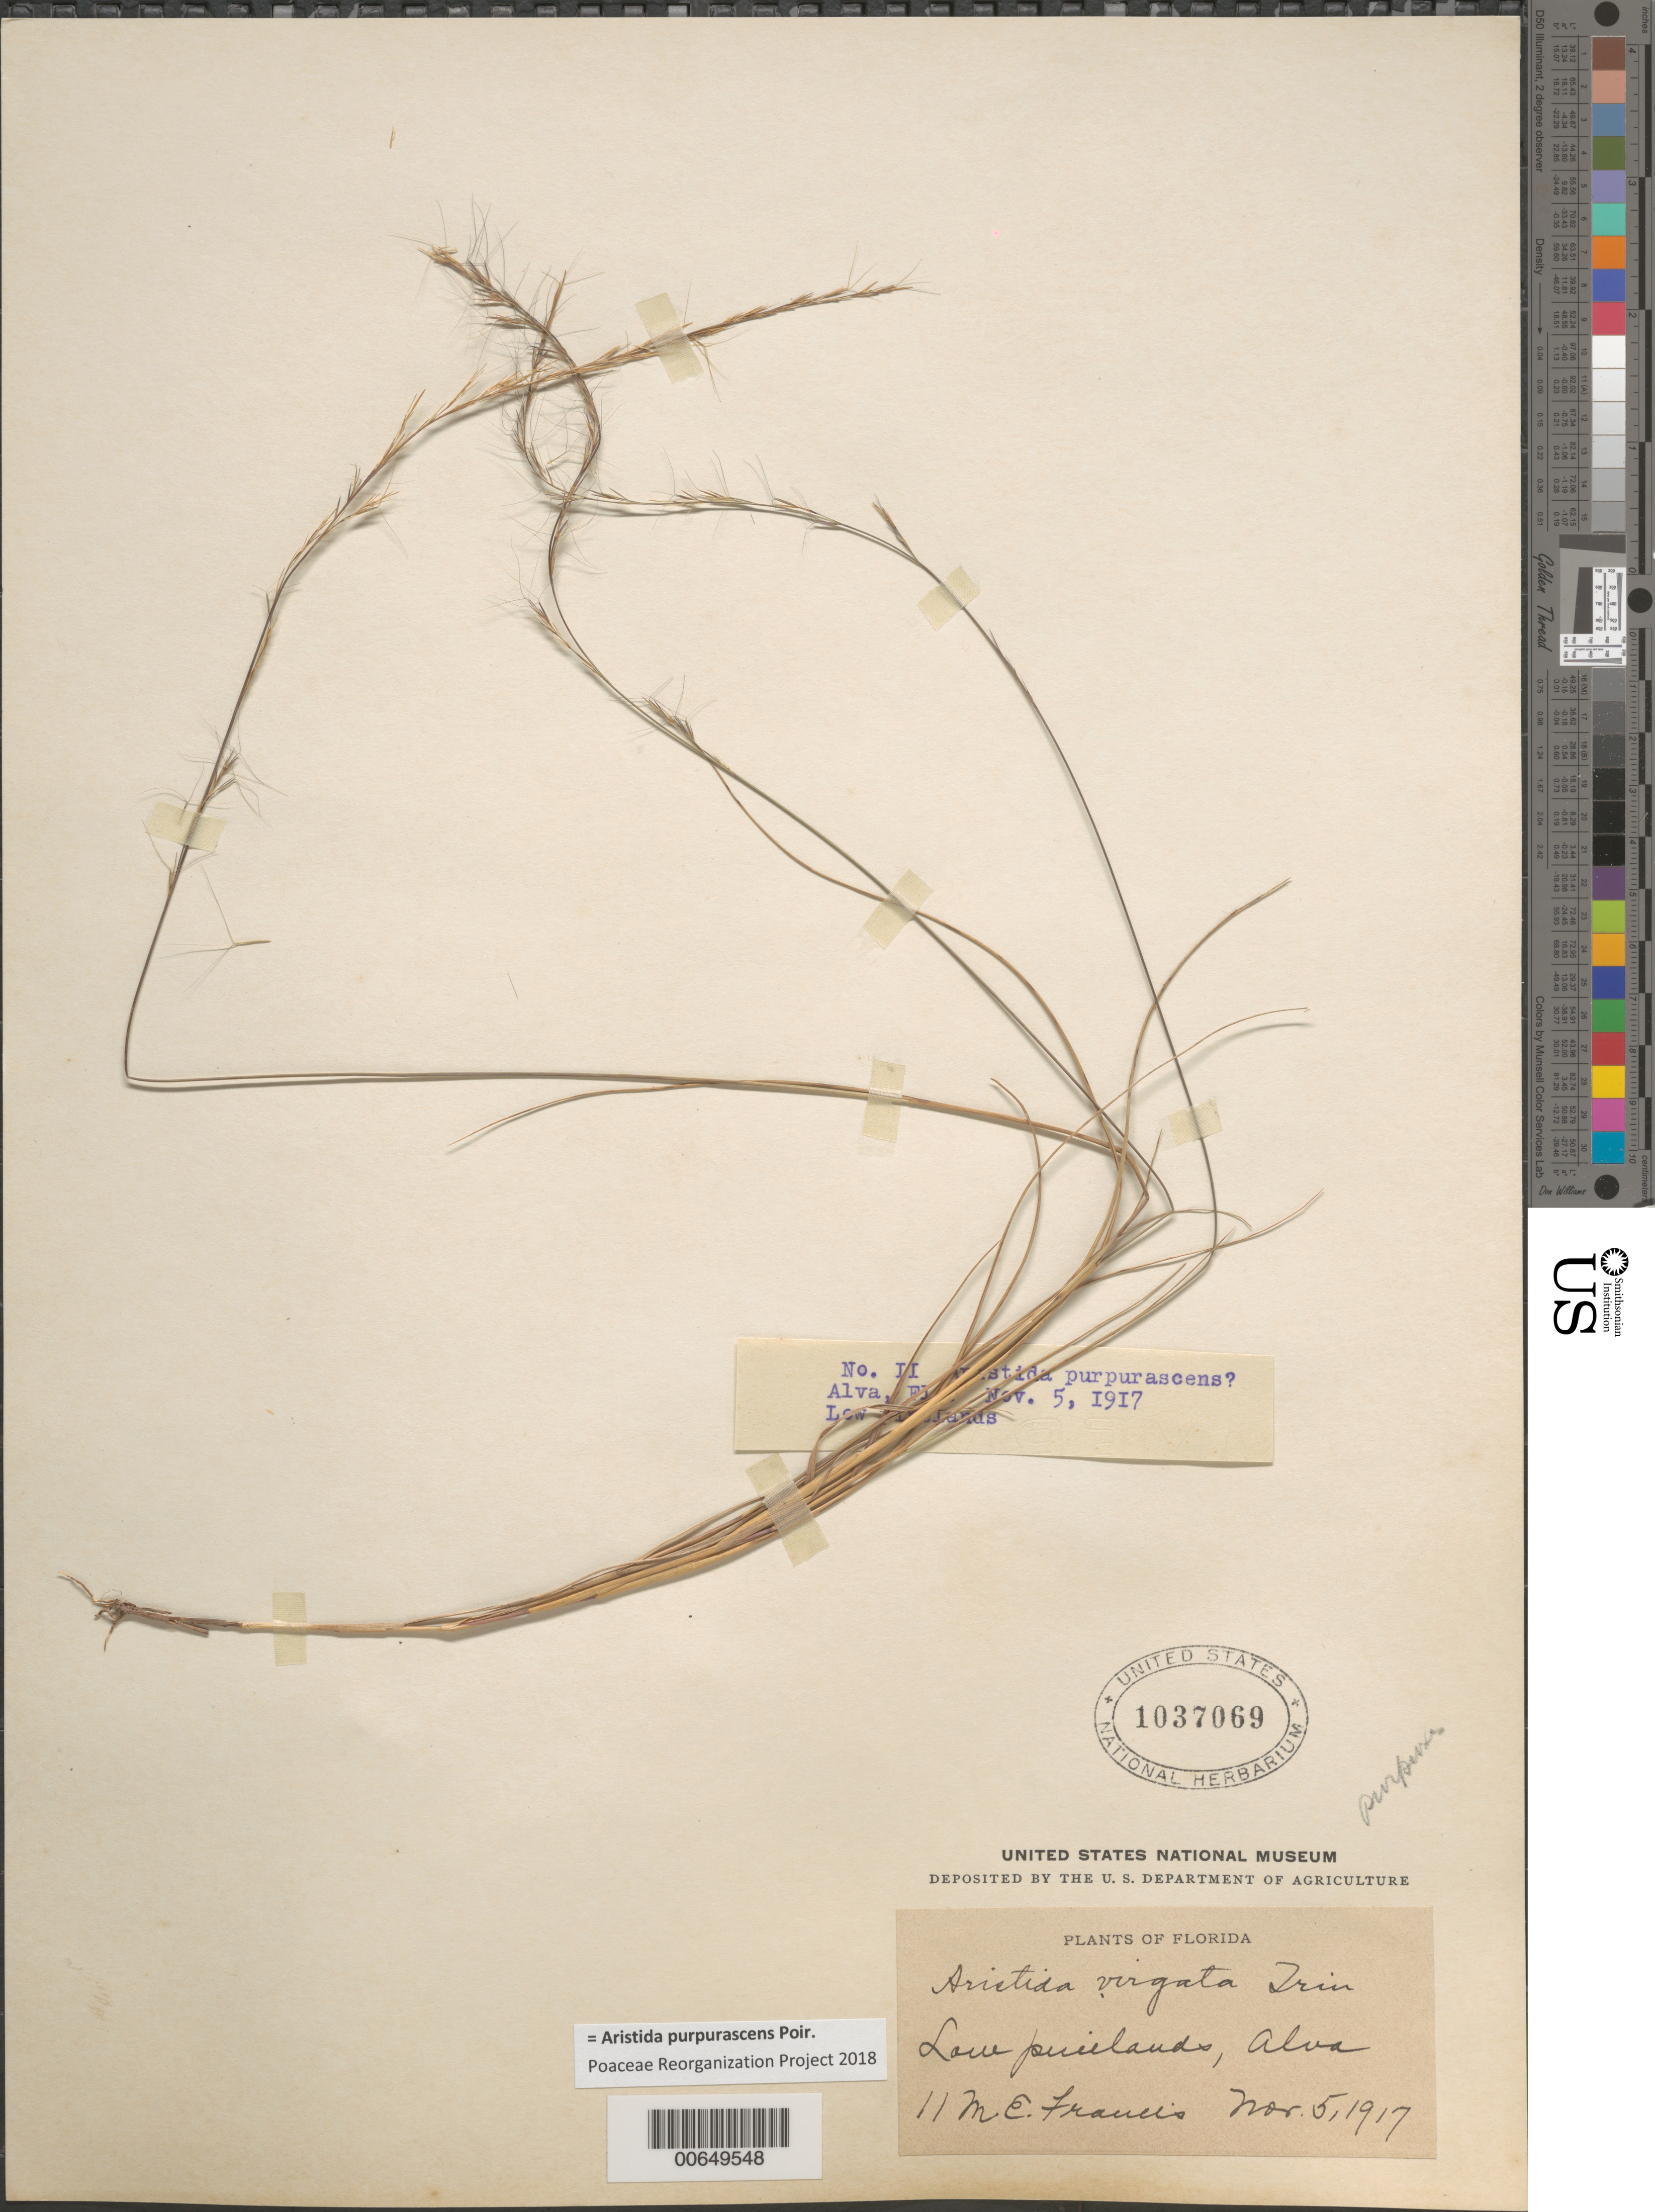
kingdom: Plantae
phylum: Tracheophyta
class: Liliopsida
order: Poales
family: Poaceae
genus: Aristida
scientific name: Aristida purpurascens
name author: Poir. in Lam.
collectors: M. E. Francis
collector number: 11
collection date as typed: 11 May 1917 or 05 Nov 1917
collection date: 1917-05-11 or 1917-11-05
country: United States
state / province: Florida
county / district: Lee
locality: Alva.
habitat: Low pinelands.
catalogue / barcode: US 1037069